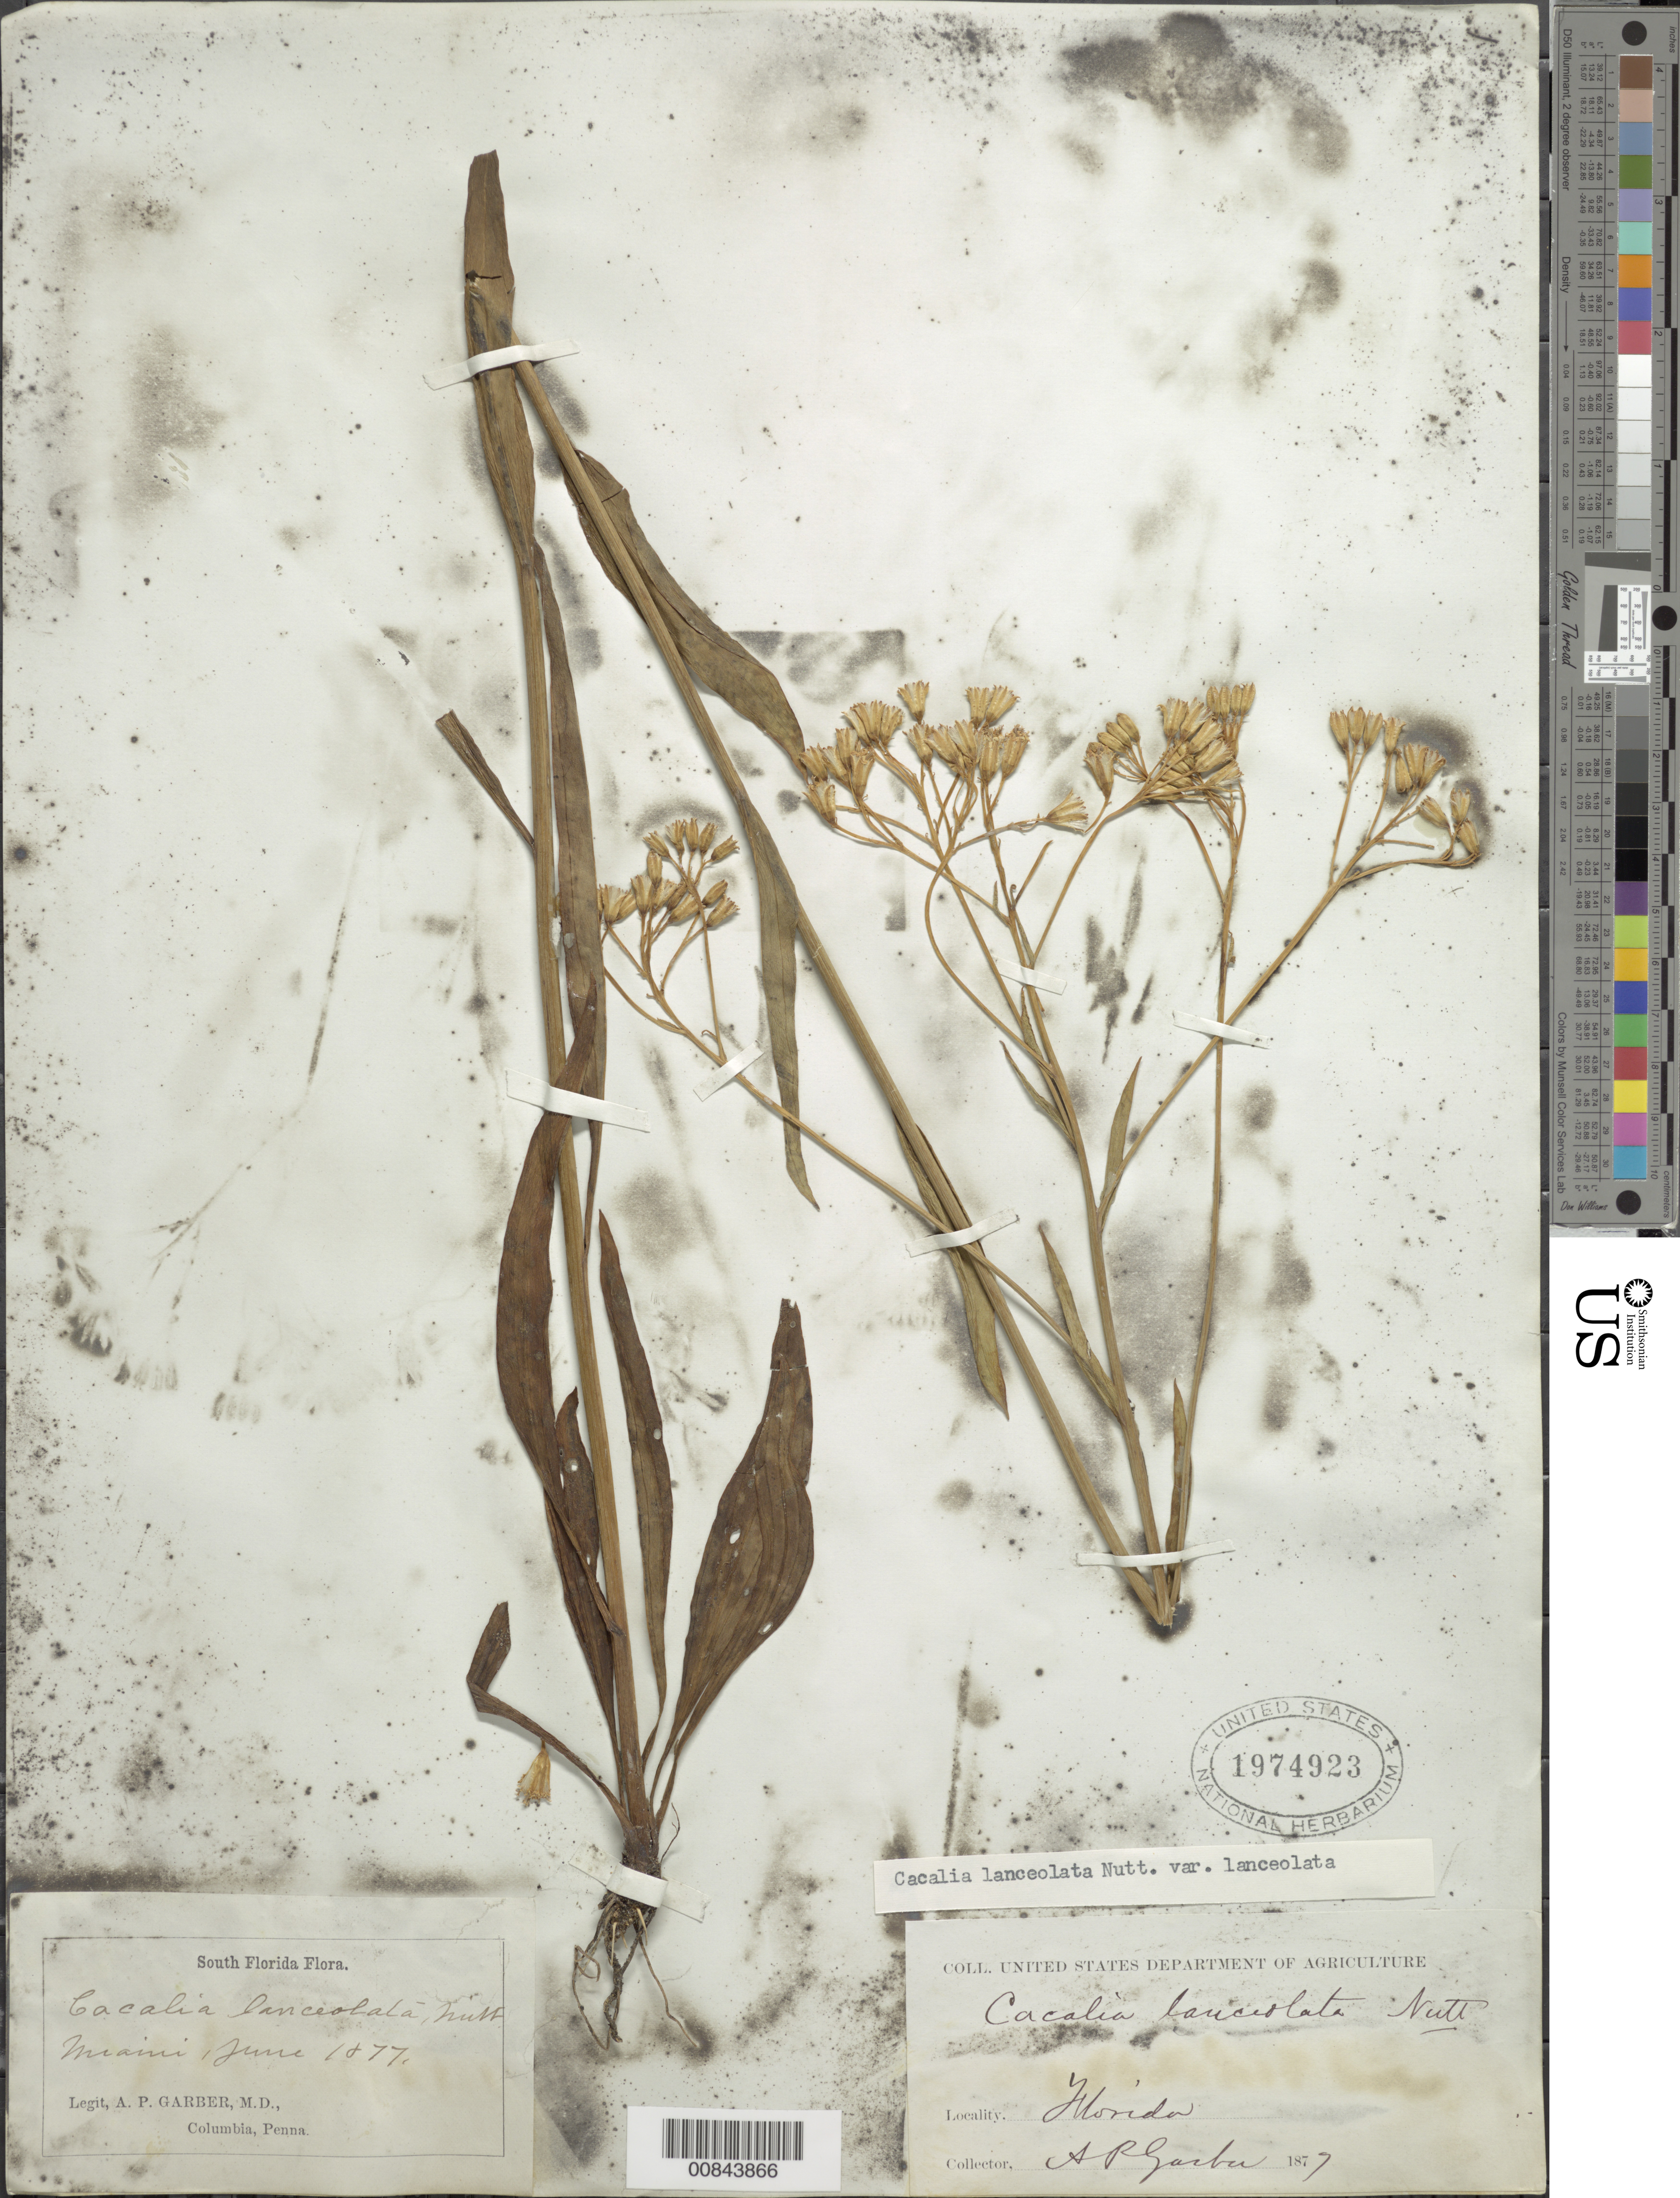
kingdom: Plantae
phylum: Tracheophyta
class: Magnoliopsida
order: Asterales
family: Asteraceae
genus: Arnoglossum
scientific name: Arnoglossum ovatum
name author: (Walter) H. Rob.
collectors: A. P. Garber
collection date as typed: Jun 1877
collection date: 1877-06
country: United States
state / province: Florida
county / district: Miami-Dade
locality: Miami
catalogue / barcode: US 1974923